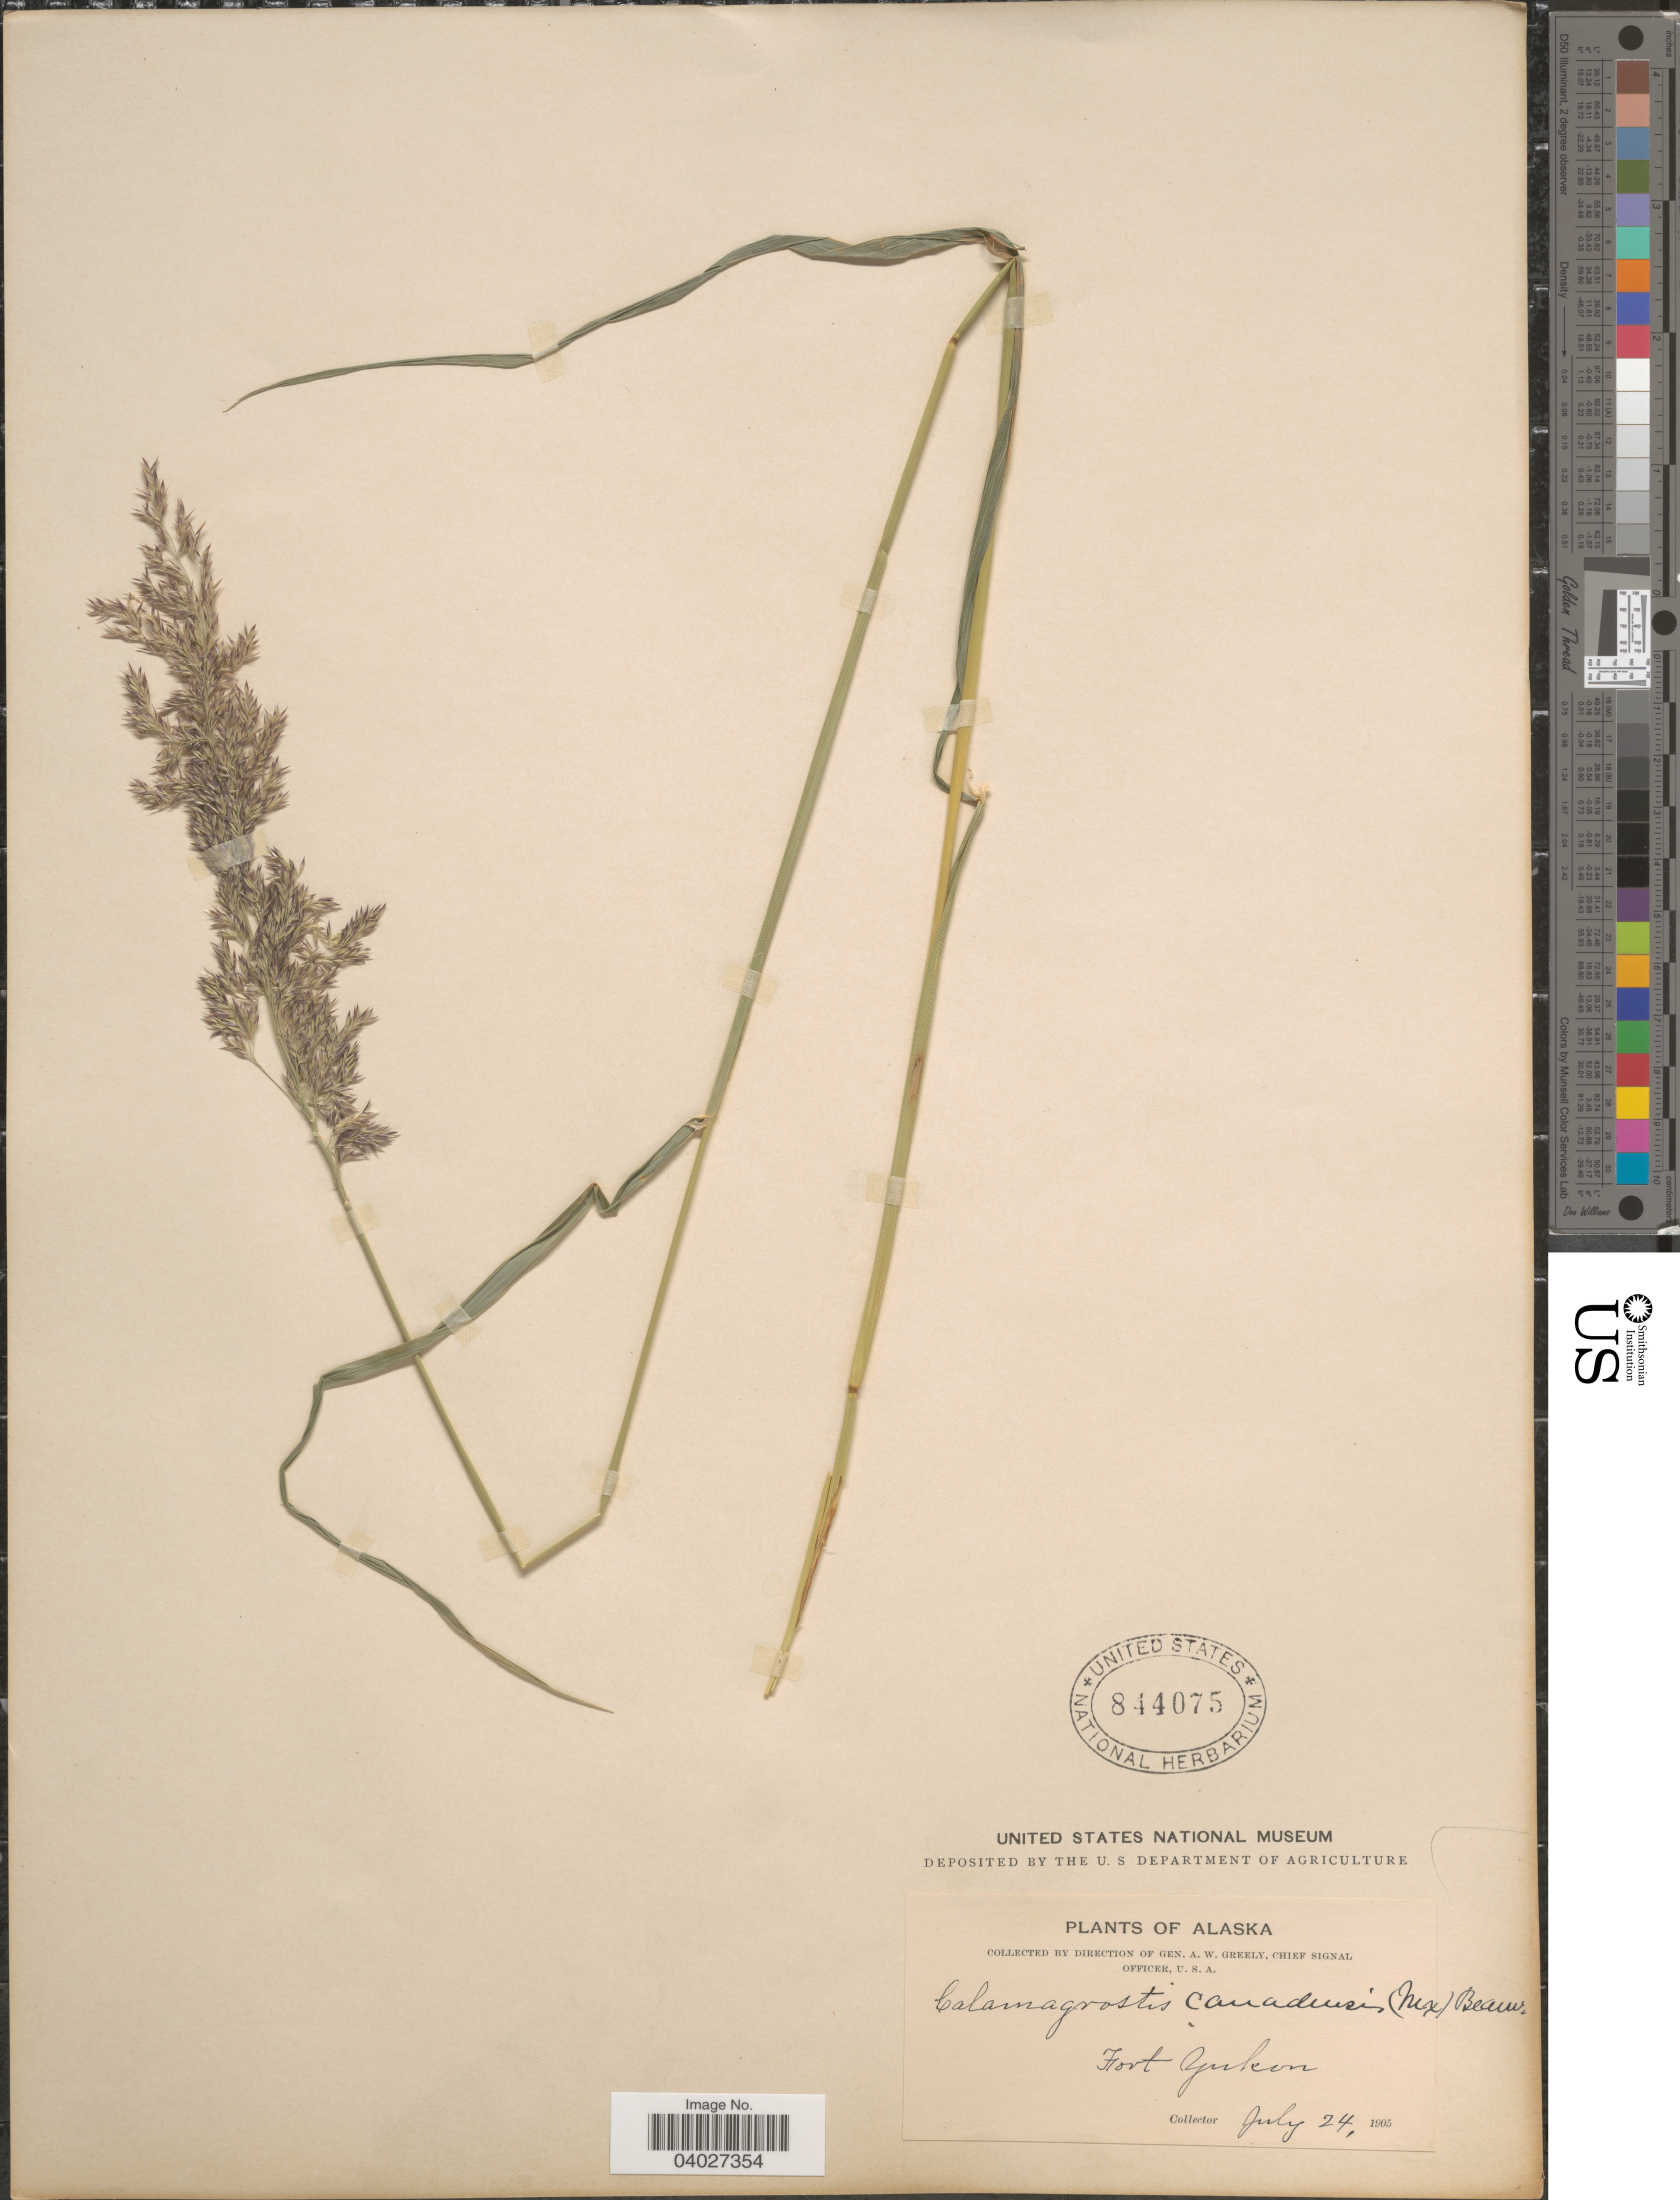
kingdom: Plantae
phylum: Tracheophyta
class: Liliopsida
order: Poales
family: Poaceae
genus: Calamagrostis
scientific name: Calamagrostis canadensis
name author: (Michx.) P. Beauv.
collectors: A. Greely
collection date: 1905-07-24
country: United States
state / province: Alaska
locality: Fort Yukon.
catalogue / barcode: US 844075